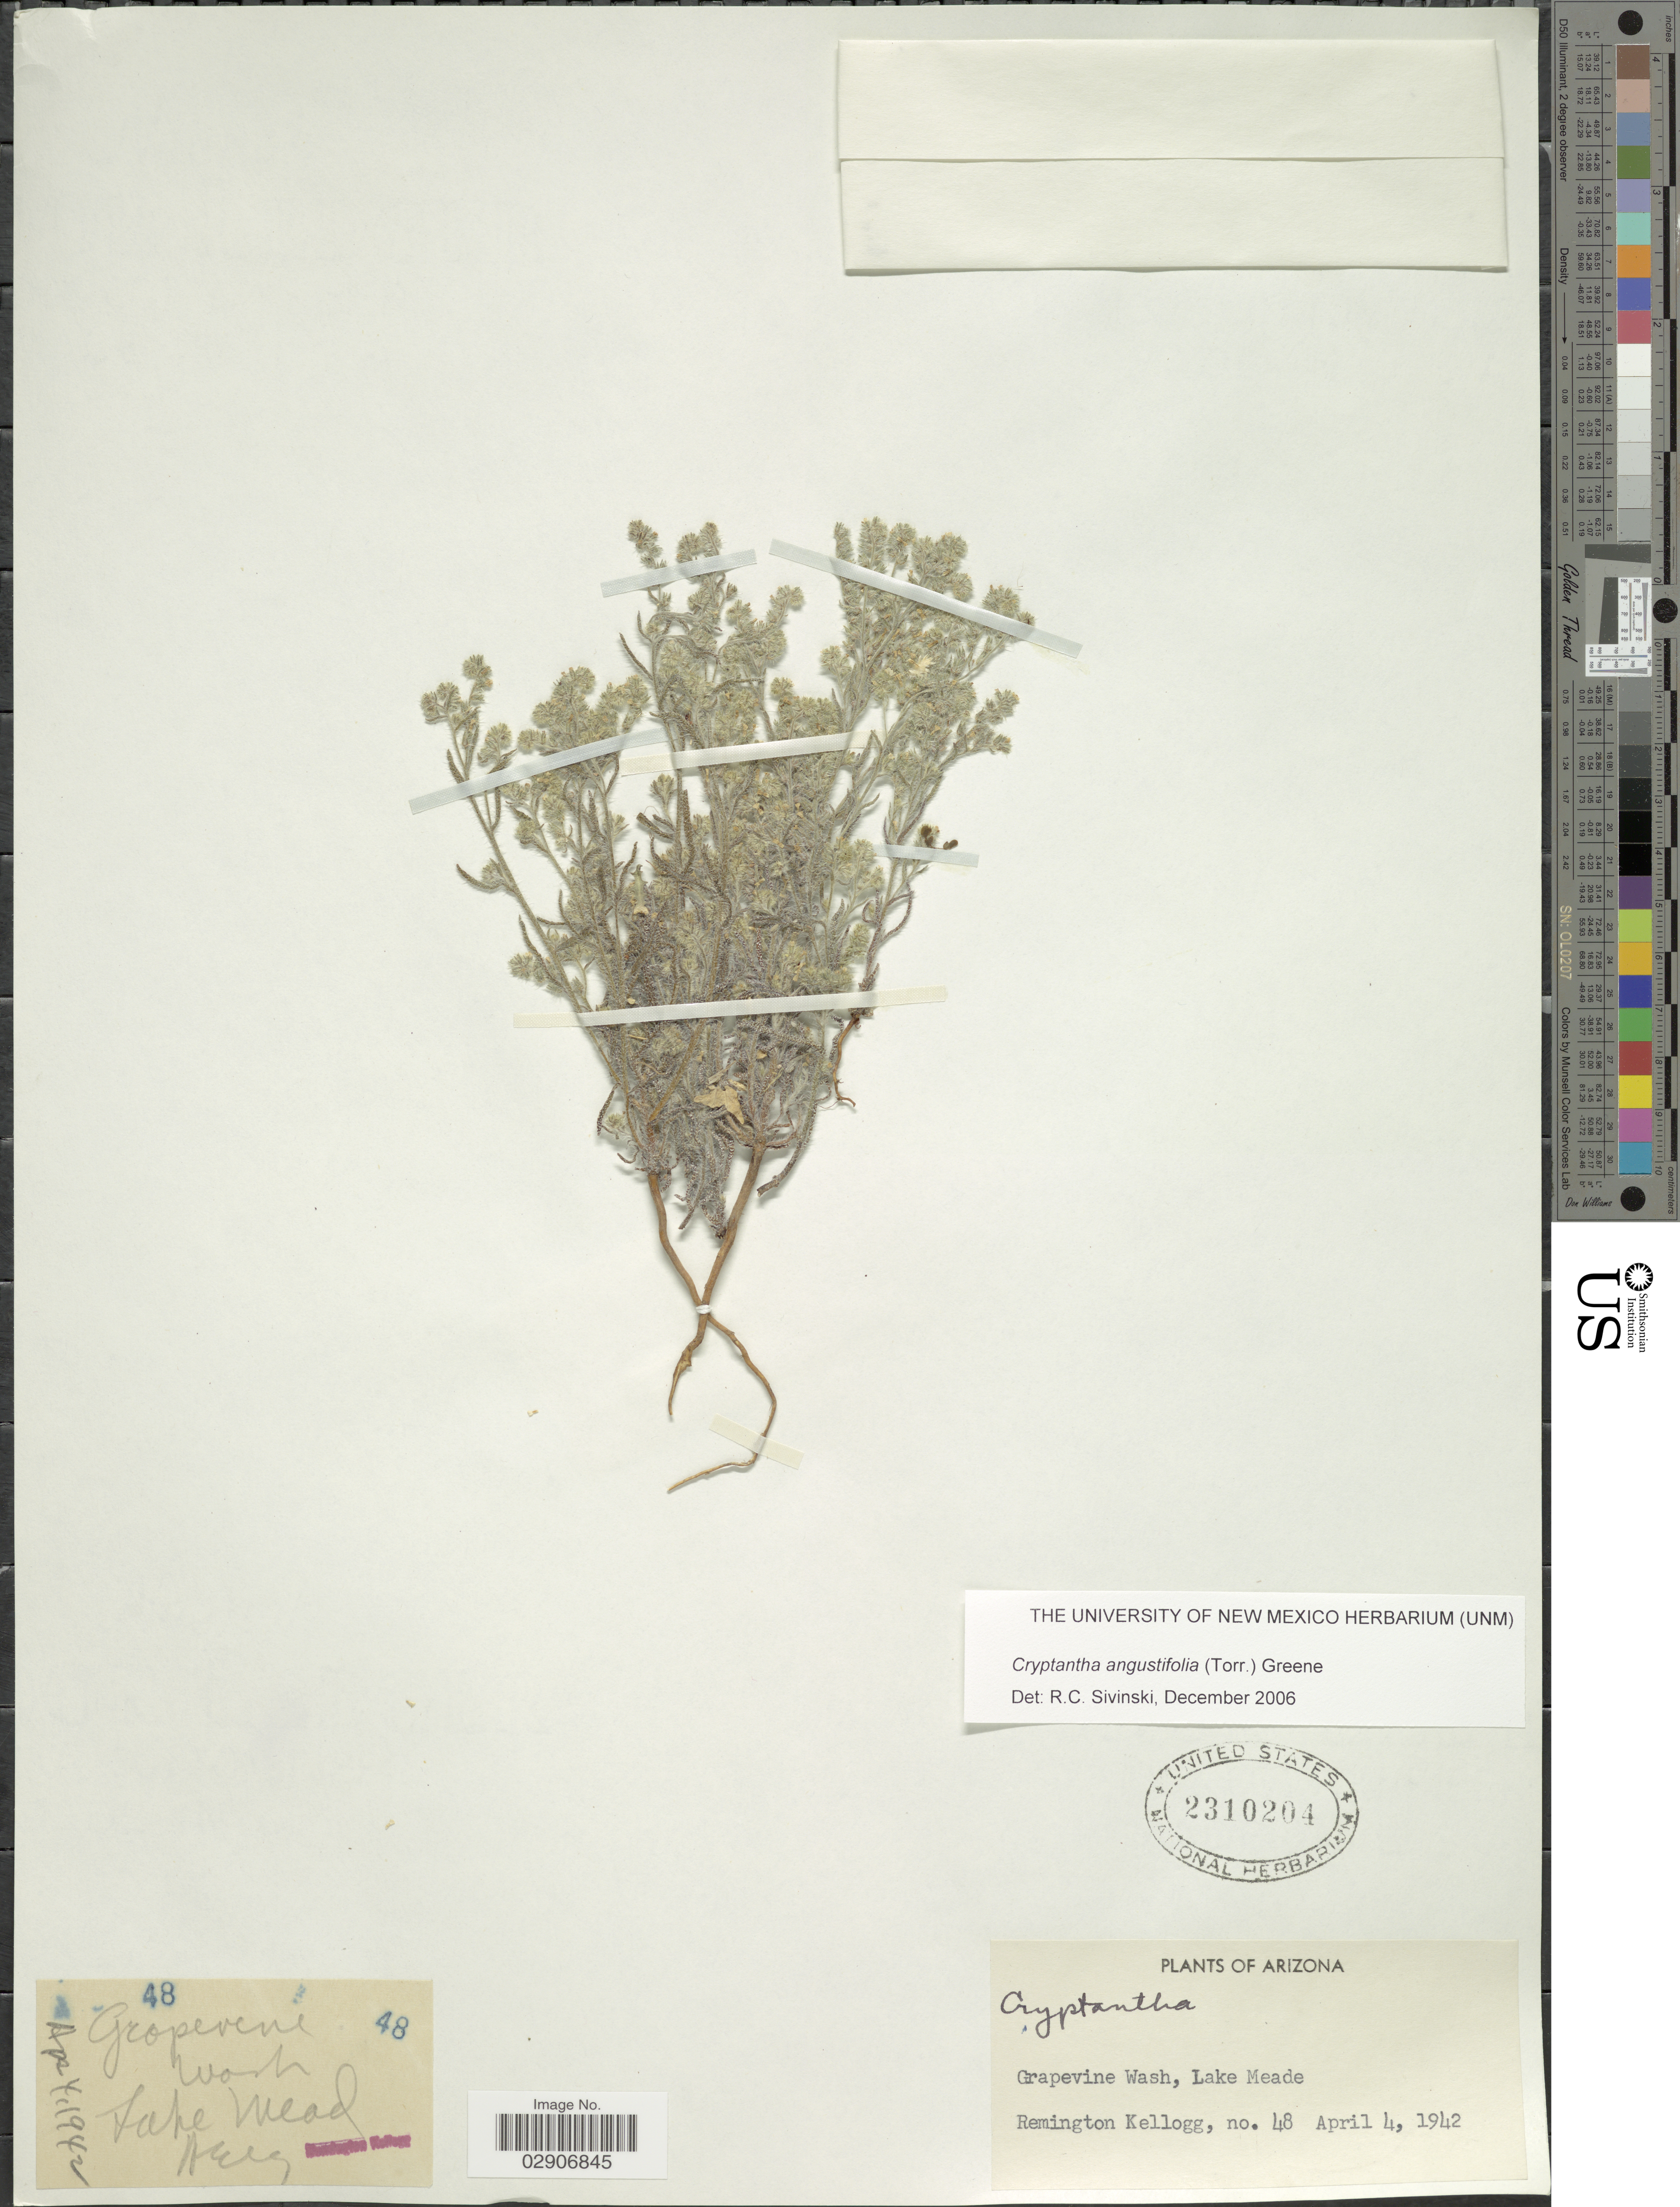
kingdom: Plantae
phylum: Tracheophyta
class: Magnoliopsida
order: Boraginales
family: Boraginaceae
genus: Cryptantha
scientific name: Cryptantha angustifolia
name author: (Torr.) Greene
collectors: R. Kellogg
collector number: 48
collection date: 1942-04-04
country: United States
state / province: Arizona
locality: Grapevine Wash, Lake Meade.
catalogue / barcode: US 2310204